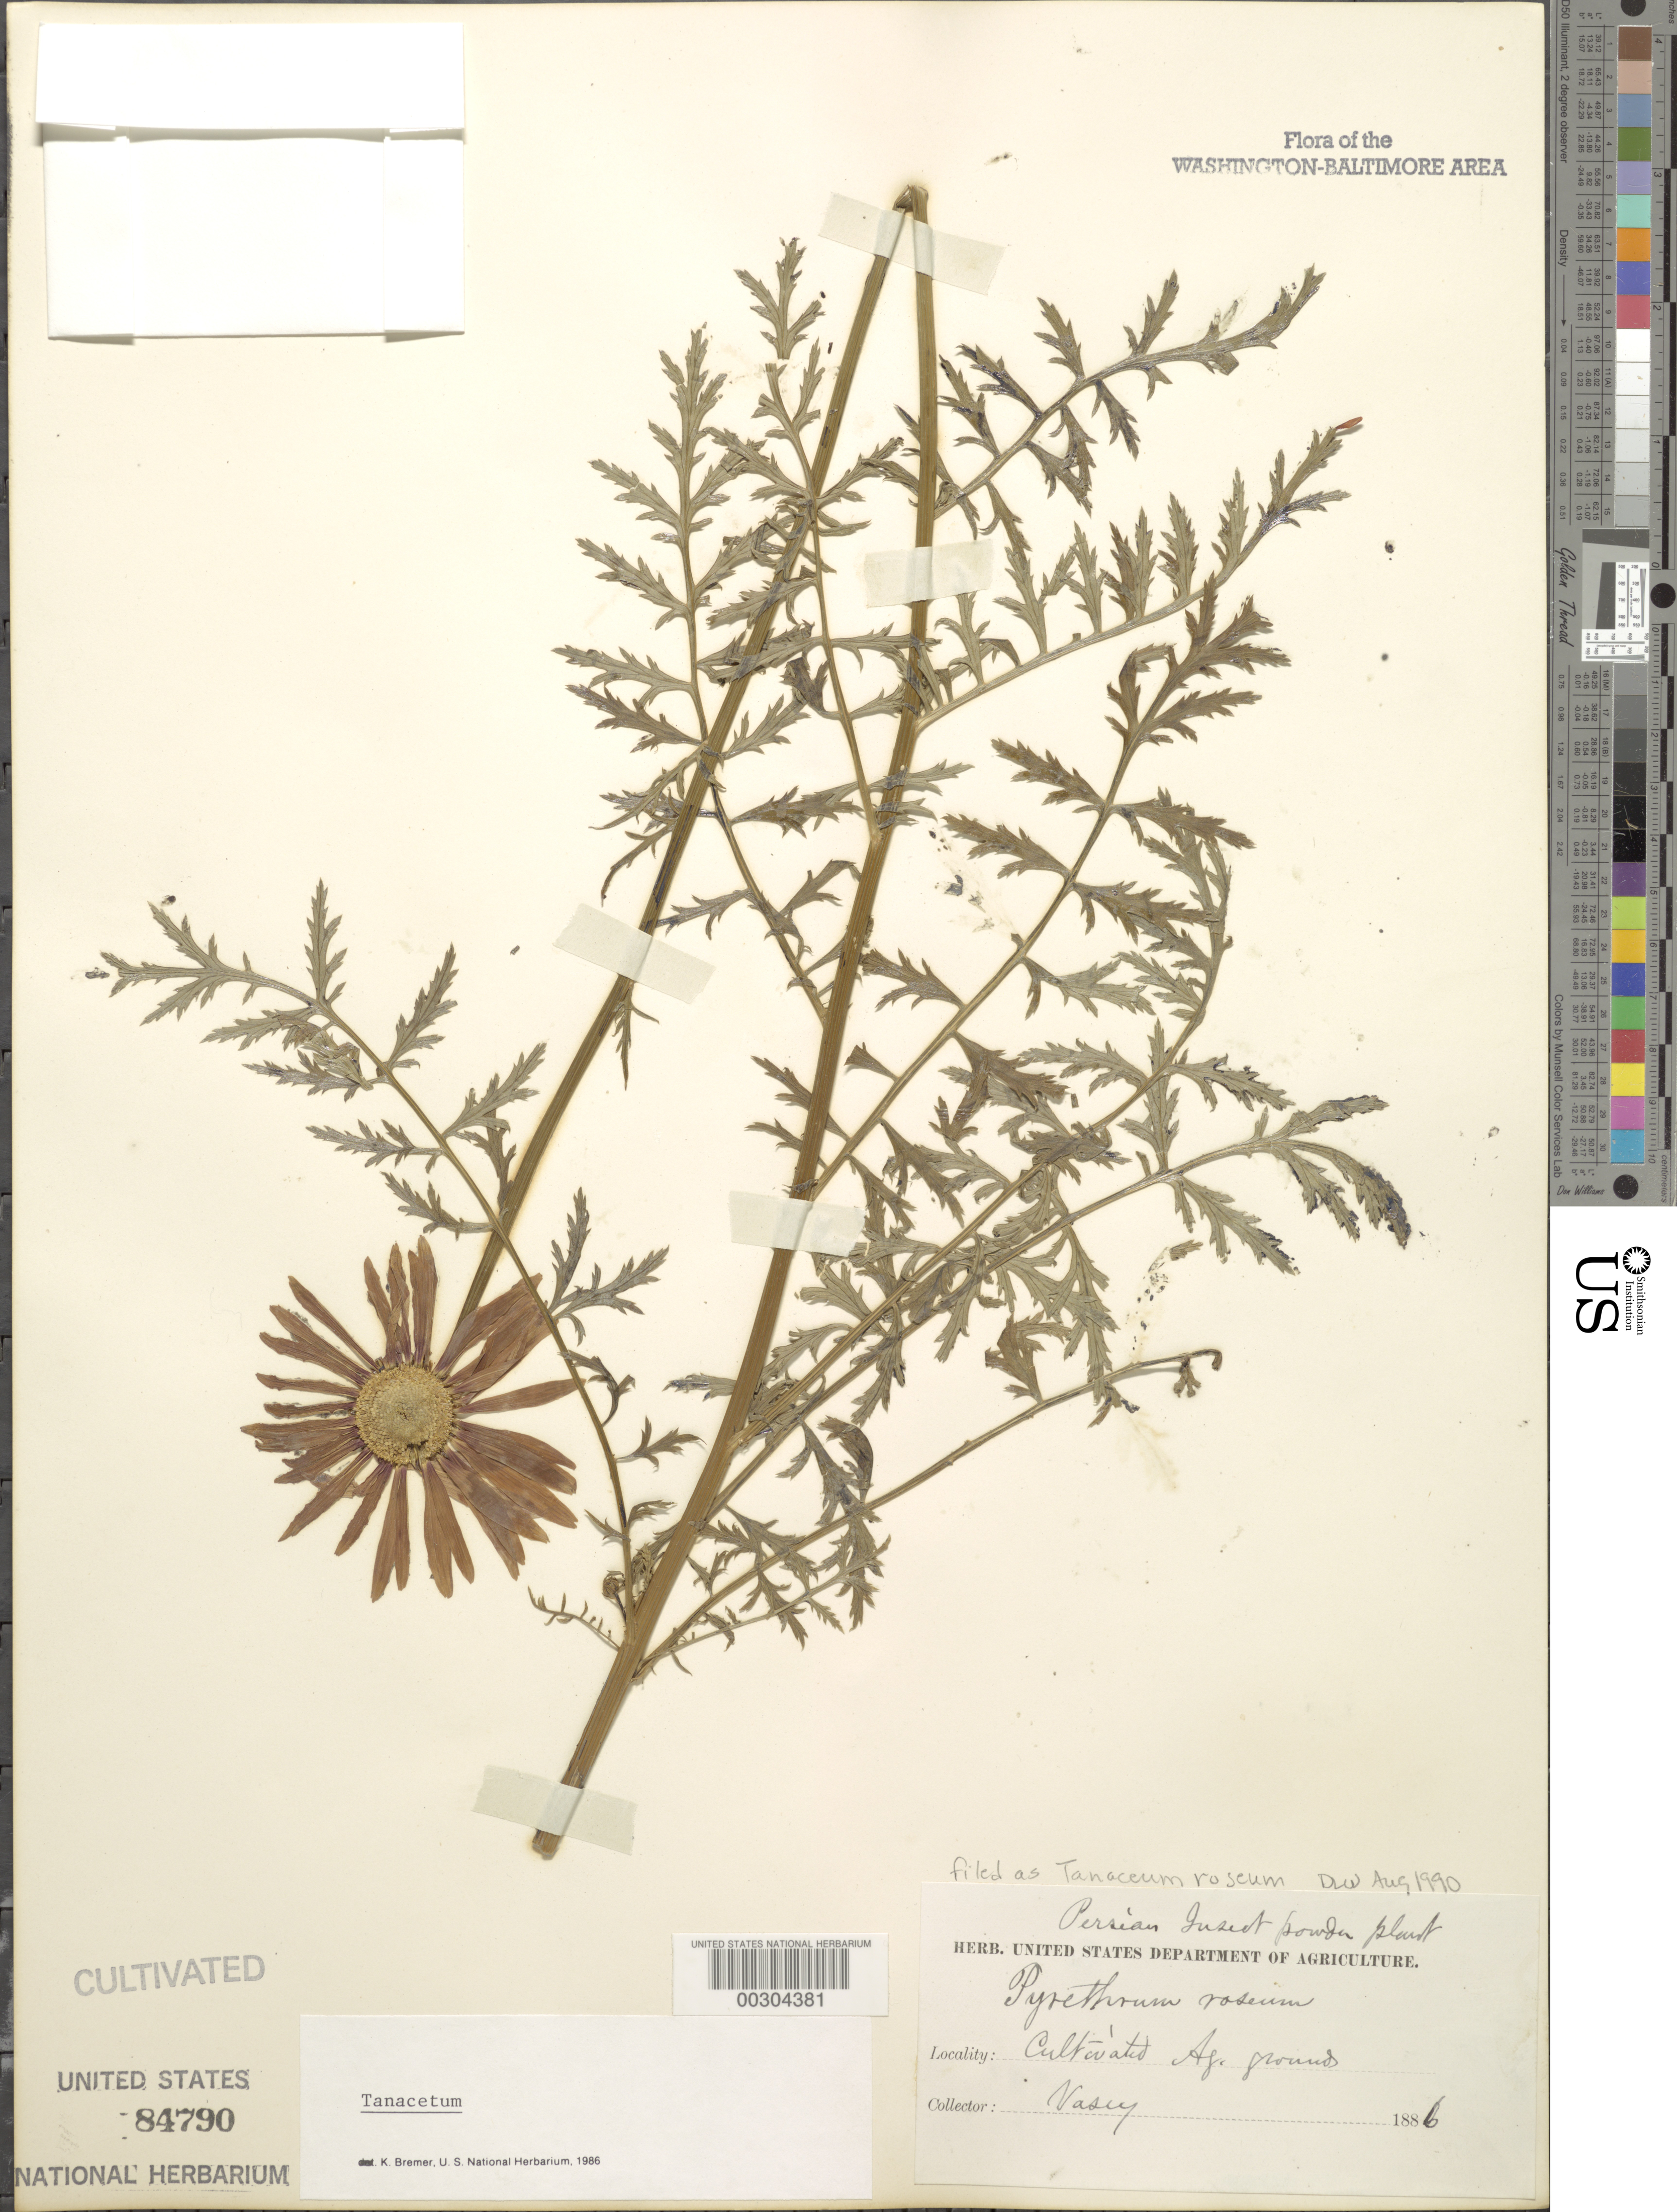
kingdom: Plantae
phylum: Tracheophyta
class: Magnoliopsida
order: Asterales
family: Asteraceae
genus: Tanacetum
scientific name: Tanacetum coccineum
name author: (Willd.) Grierson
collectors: G. R. Vasey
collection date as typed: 1886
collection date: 1886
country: United States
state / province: District of Columbia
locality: Department of Agriculture grounds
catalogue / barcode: US 84790